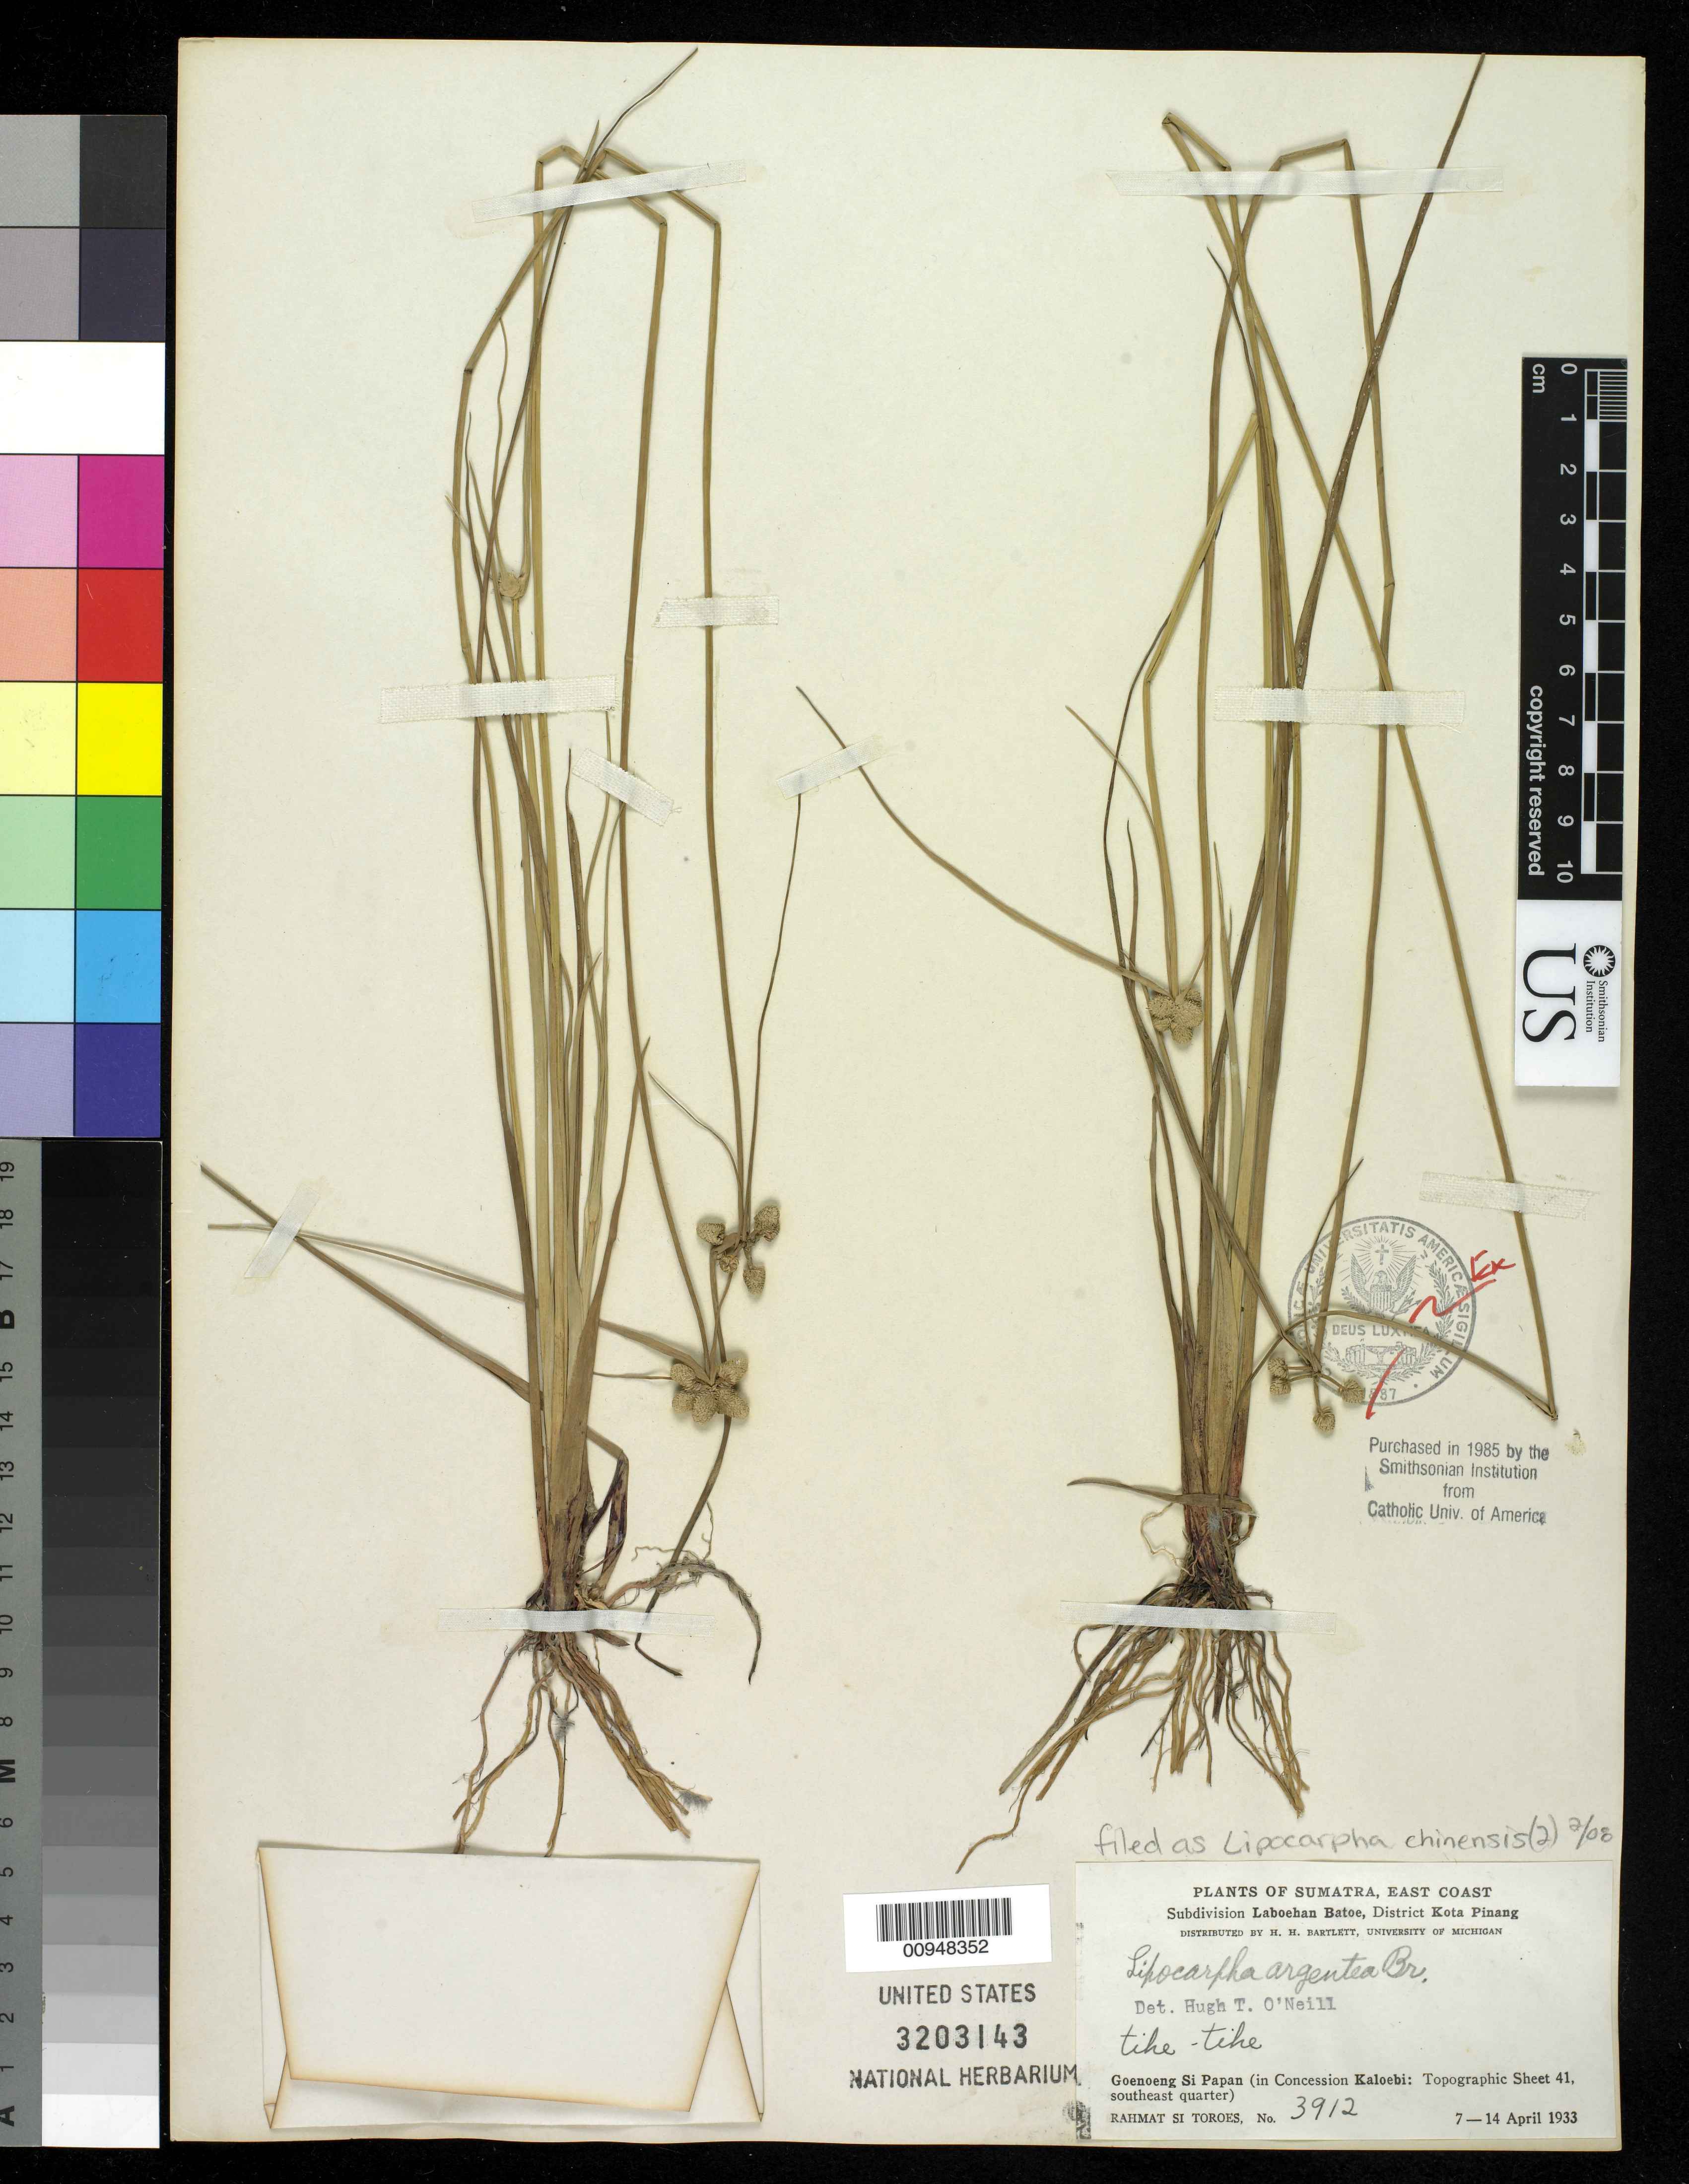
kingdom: Plantae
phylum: Tracheophyta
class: Liliopsida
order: Poales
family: Cyperaceae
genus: Cyperus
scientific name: Cyperus albescens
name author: (Steud.) Larridon & Govaerts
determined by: Strong, M. T., (US), Smithsonian Institution - National Museum of Natural History (UNITED STATES)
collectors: Rahmat Si Boeea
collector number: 3912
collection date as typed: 07 Apr 1933 to 14 Apr 1933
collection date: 1933-04-07/1933-04-14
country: Indonesia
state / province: Sumatra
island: Sumatra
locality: Goenoeng Si Papan (in Concession Kaloebi), Subdivision Laboehan Batoe, District Kota Pinang.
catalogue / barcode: US 3203143